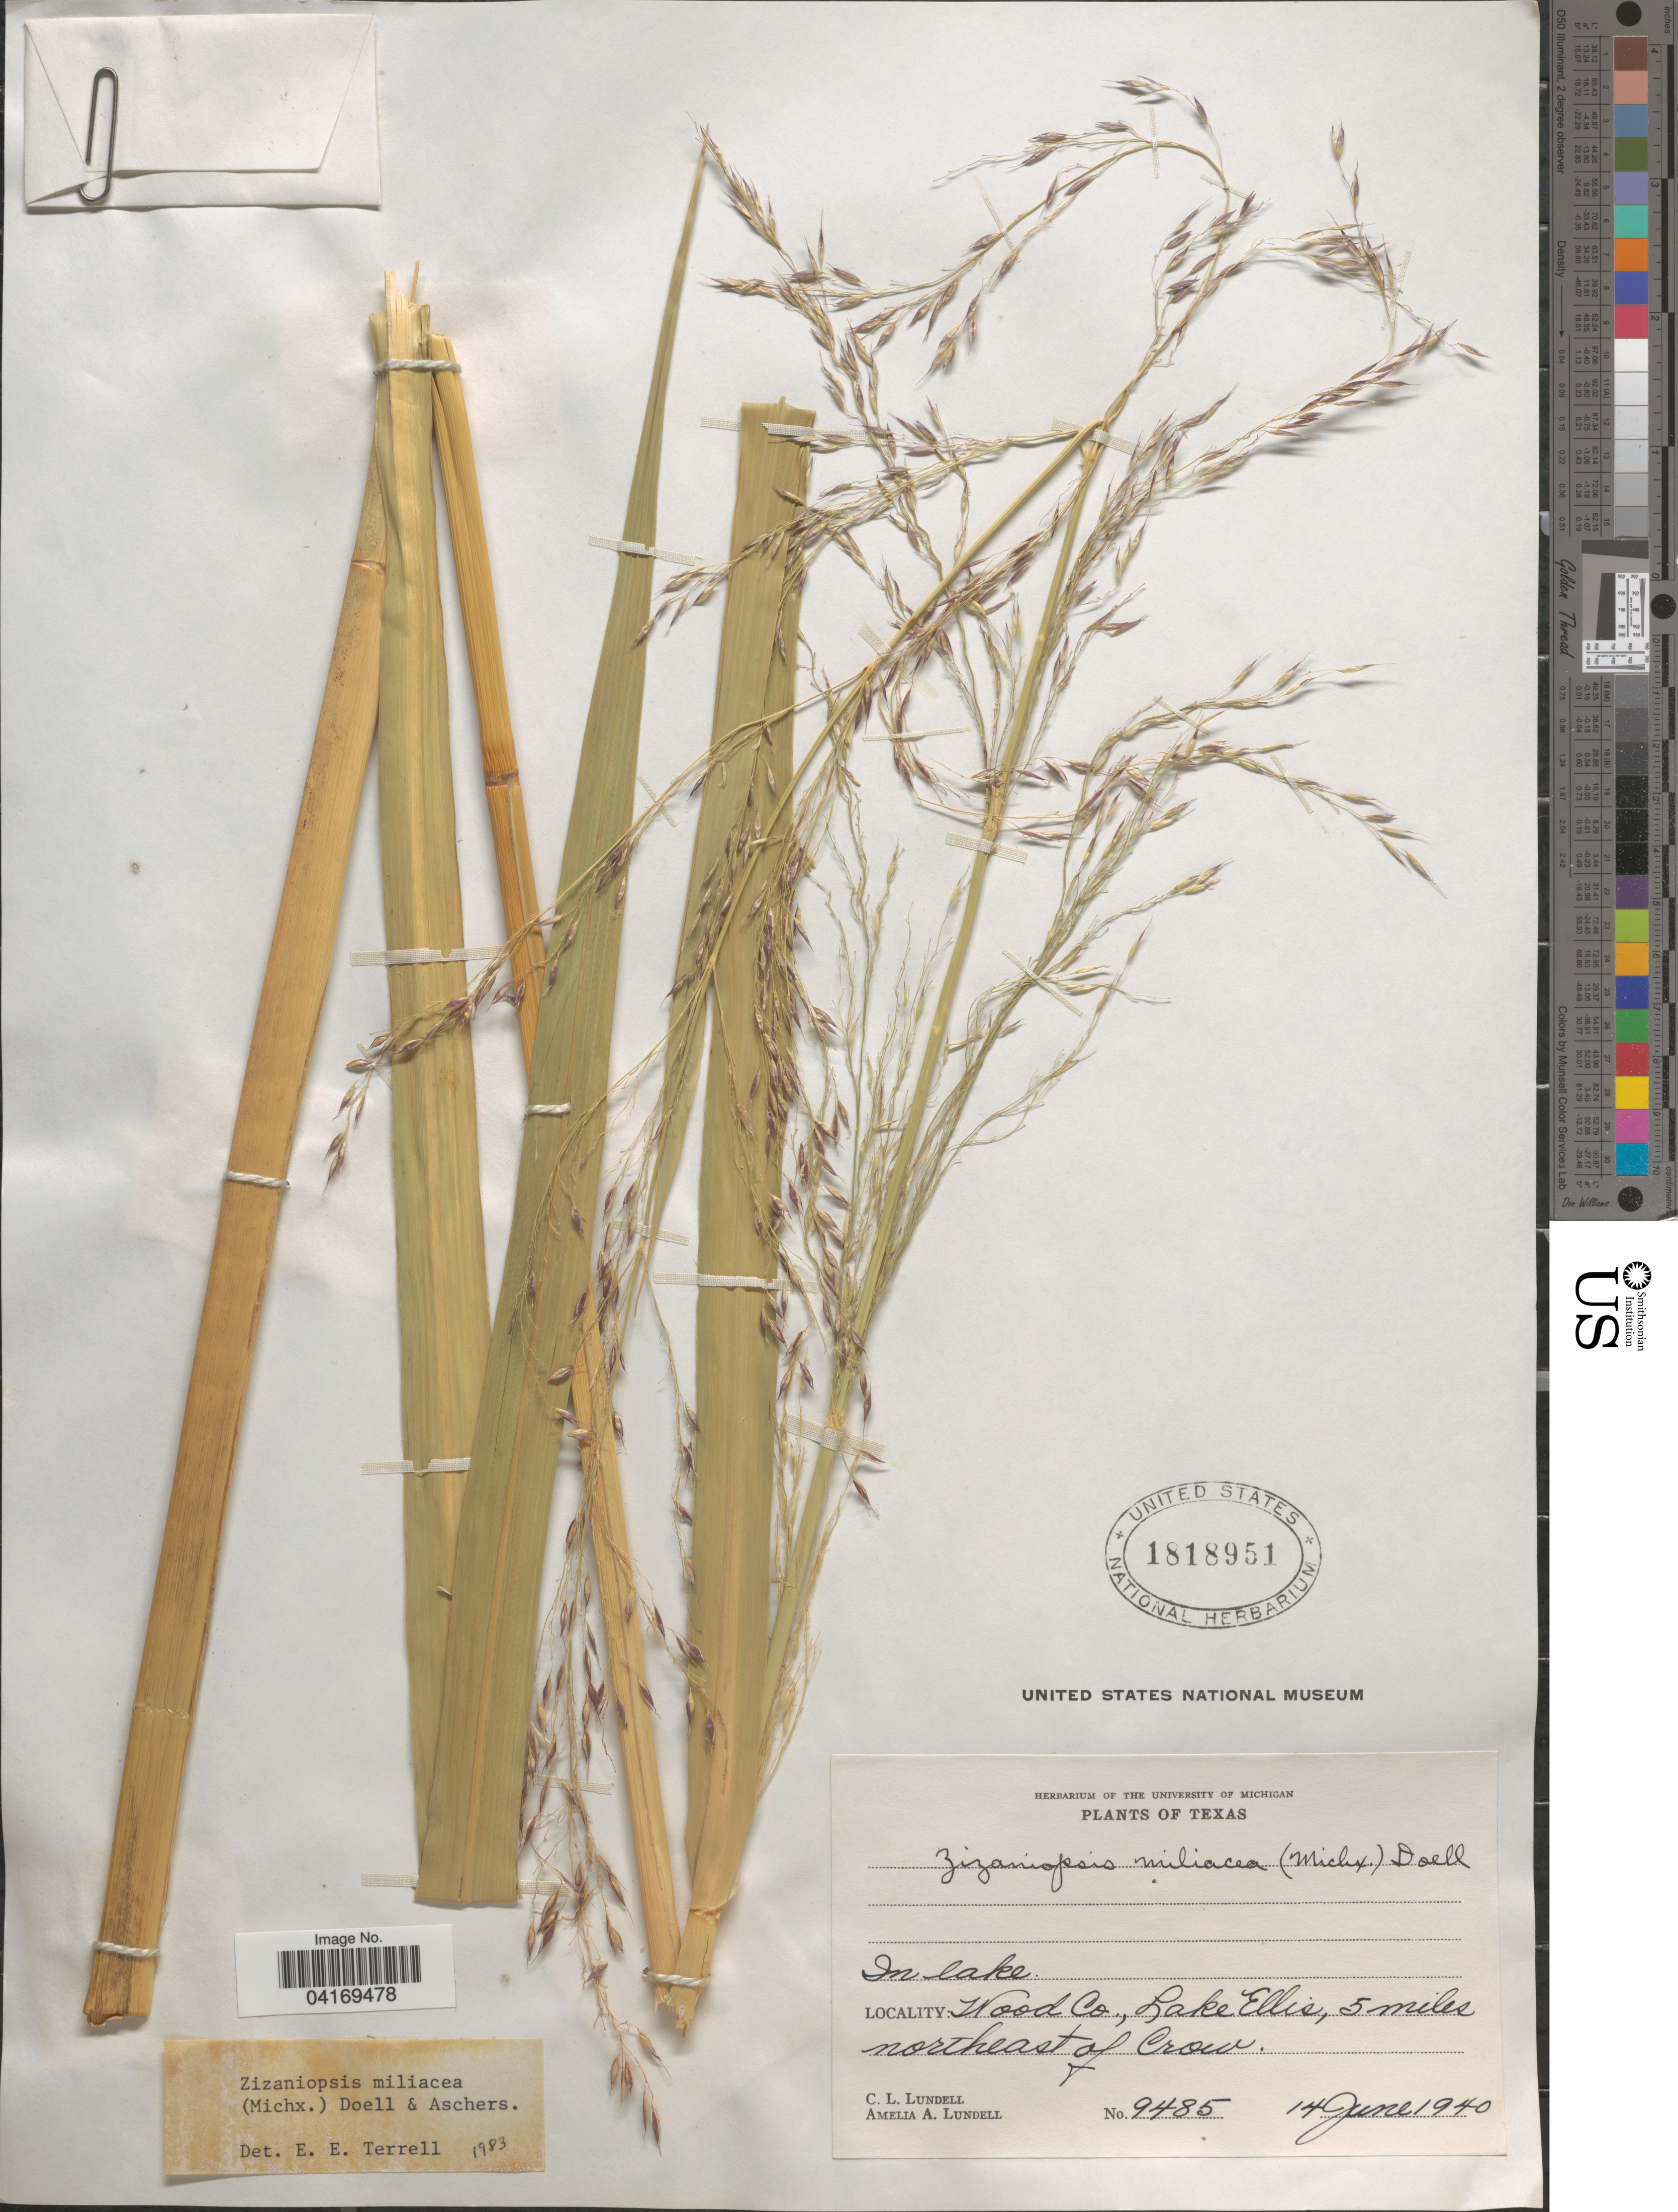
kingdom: Plantae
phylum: Tracheophyta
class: Liliopsida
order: Poales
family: Poaceae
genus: Zizaniopsis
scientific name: Zizaniopsis miliacea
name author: (Michx.) Döll & Asch.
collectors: C. L. Lundell & A. A. Lundell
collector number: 9485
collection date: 1940-06-14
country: United States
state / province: Texas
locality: Wood Co., Lake Ellis, 5 miles northeast of Crow.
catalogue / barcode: US 1818951